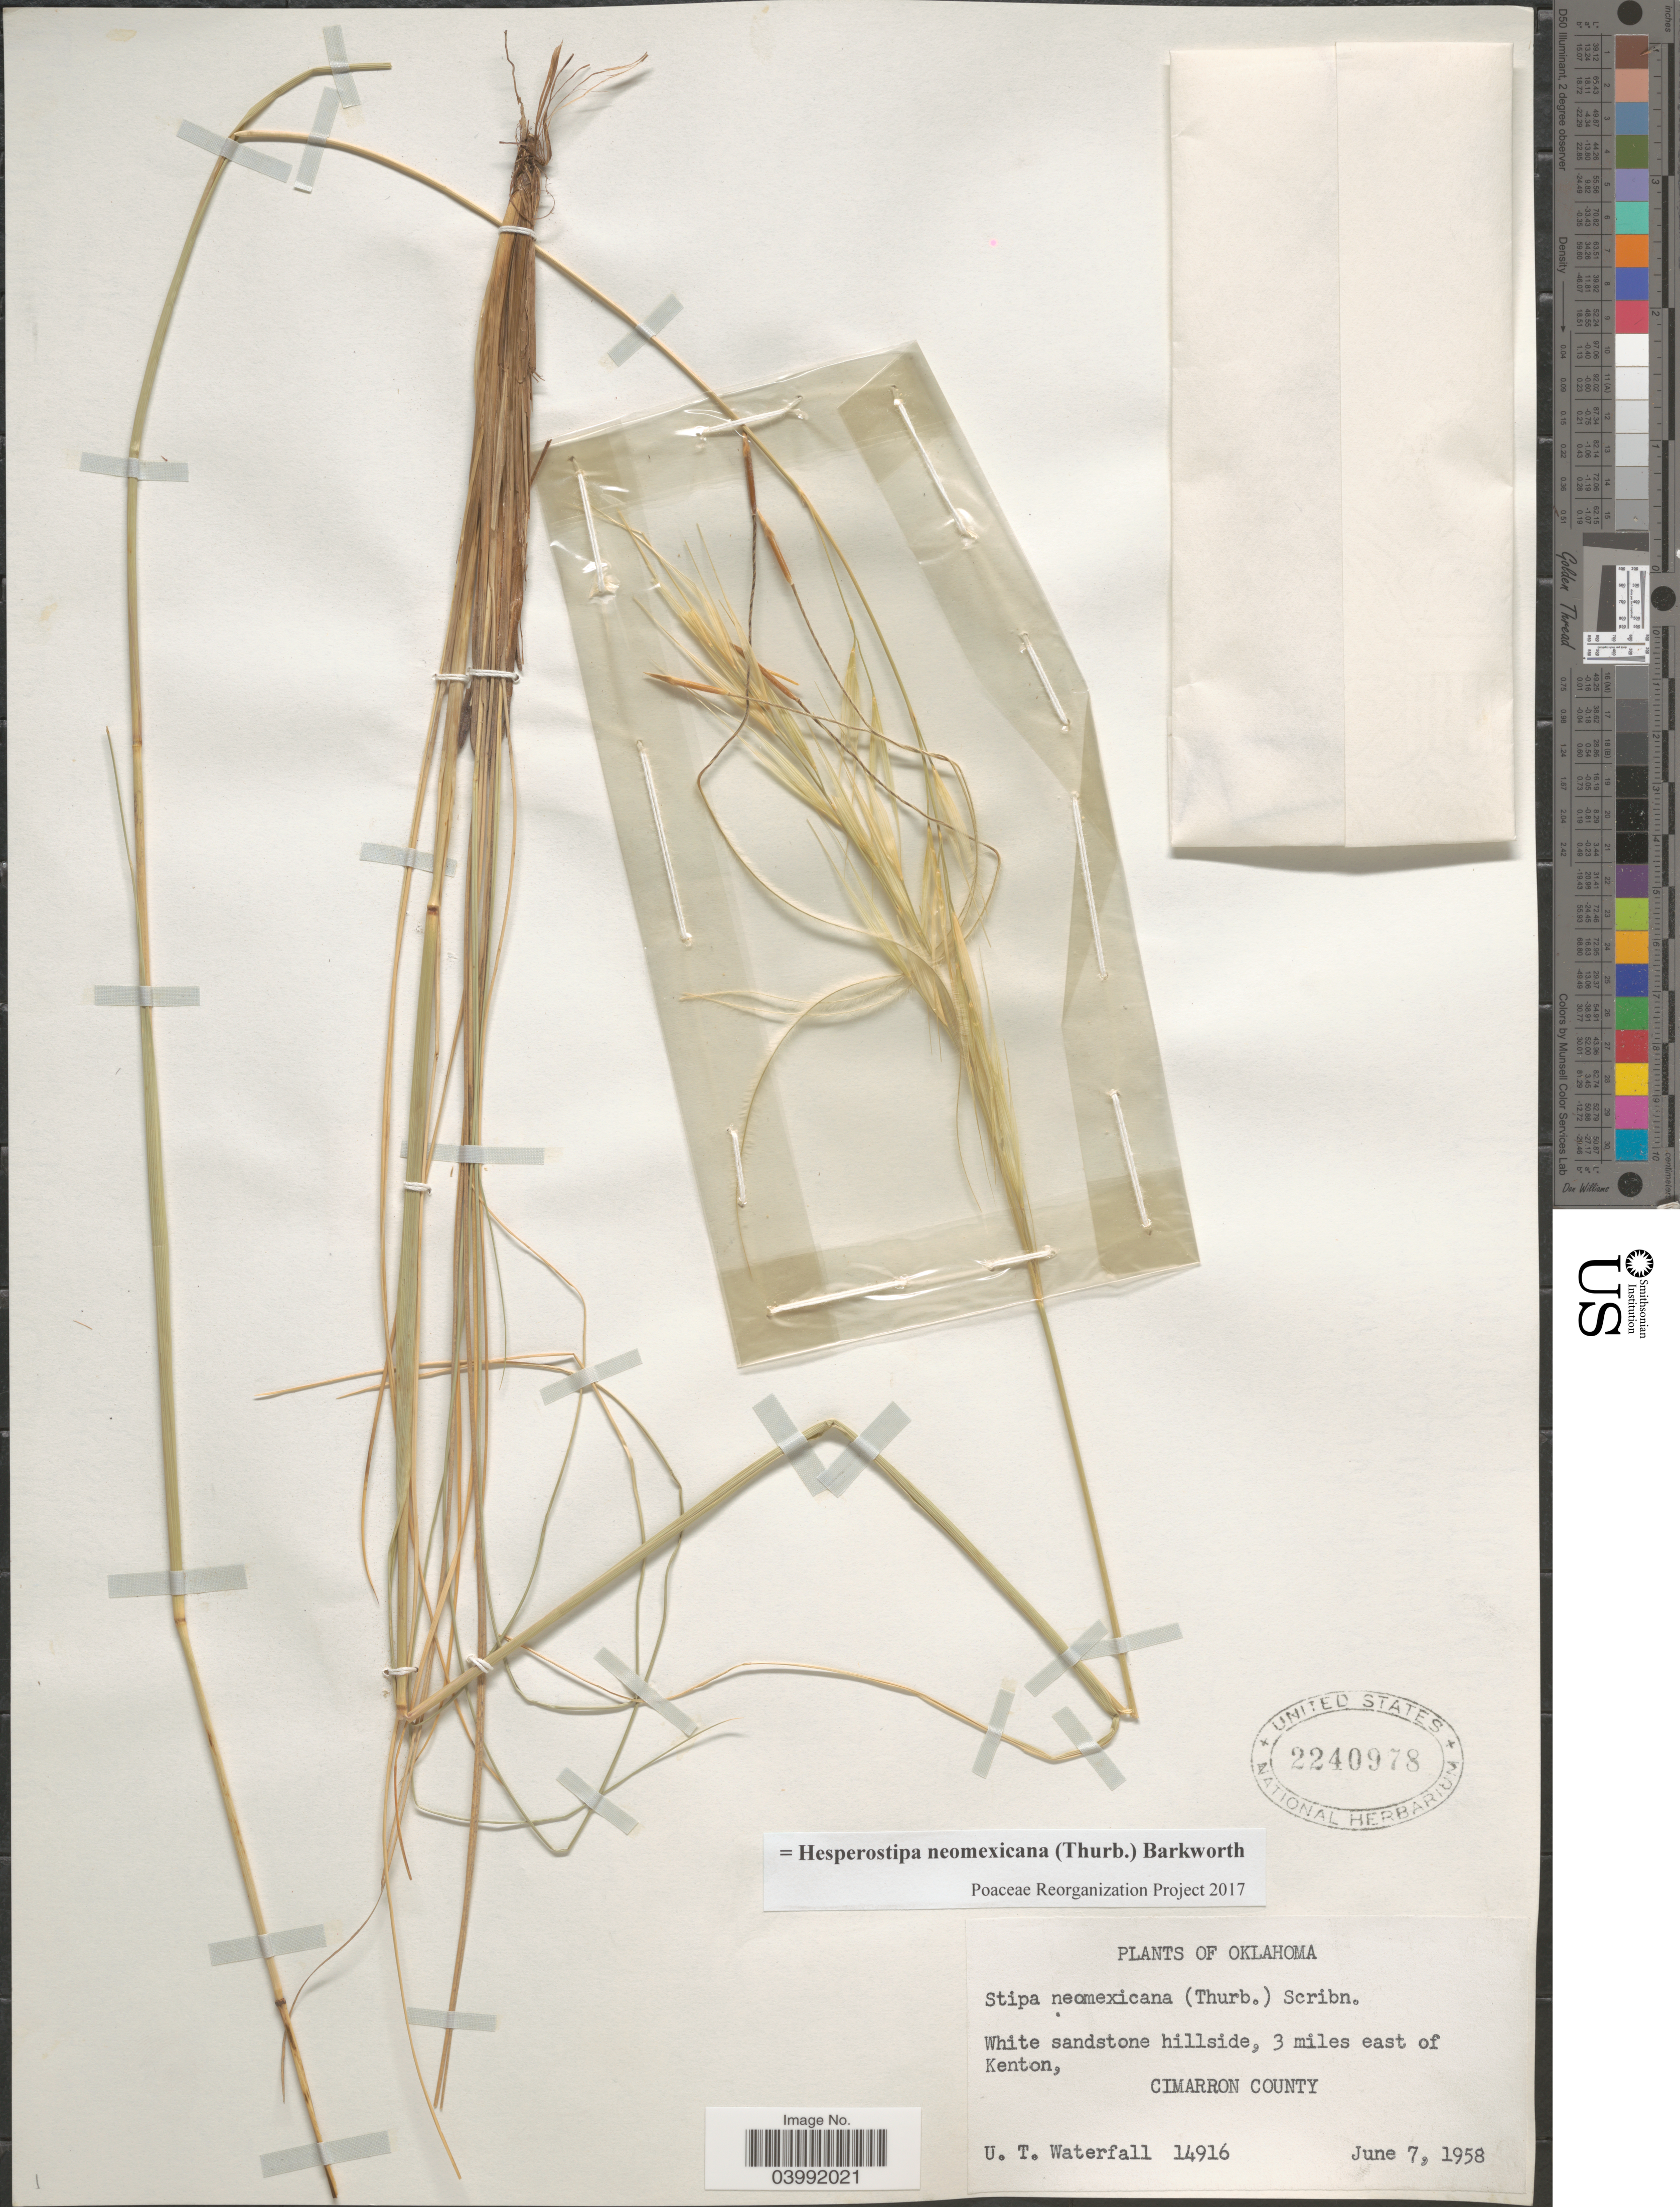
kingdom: Plantae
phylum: Tracheophyta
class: Liliopsida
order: Poales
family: Poaceae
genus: Hesperostipa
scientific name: Hesperostipa neomexicana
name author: (Thurb.) Barkworth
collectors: U. T. Waterfall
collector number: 14916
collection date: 1958-06-07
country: United States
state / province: Oklahoma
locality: White sandstone hillside, 3 miles east of Kenton, Cimarron County.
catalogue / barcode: US 2240978